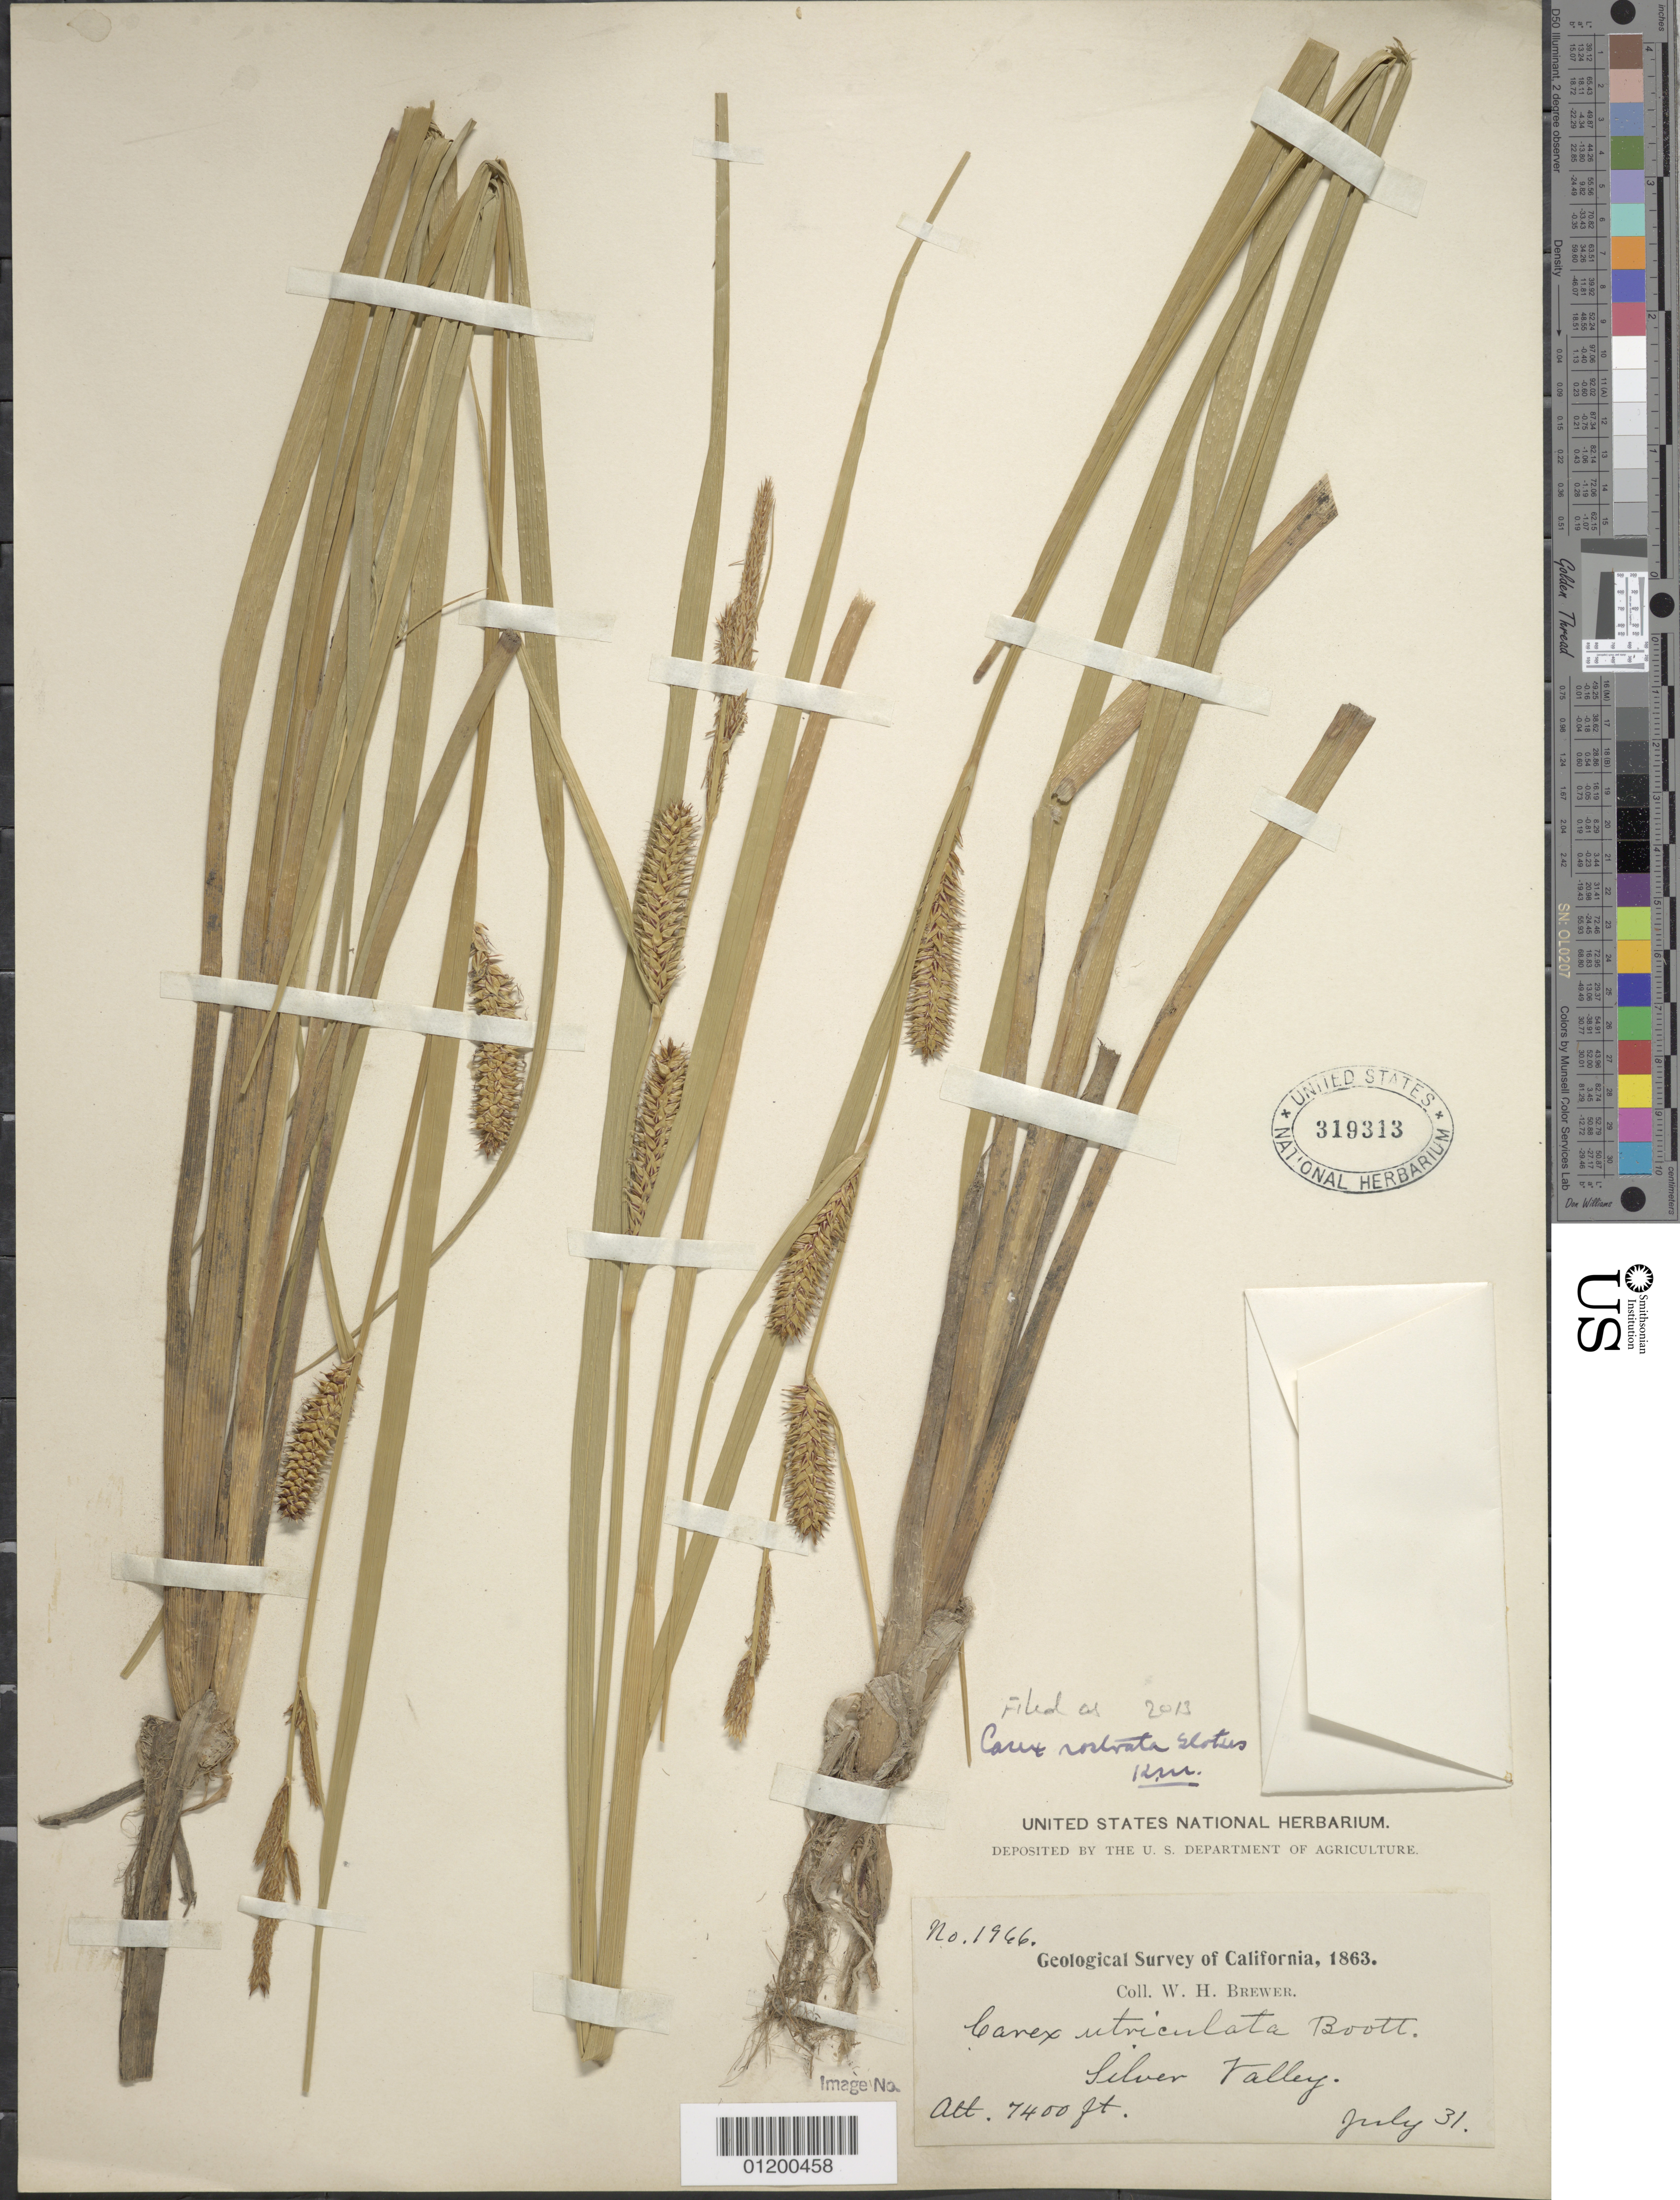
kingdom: Plantae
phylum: Tracheophyta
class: Liliopsida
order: Poales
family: Cyperaceae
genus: Carex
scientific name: Carex rostrata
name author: Stokes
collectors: W. H. Brewer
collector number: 1966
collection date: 1863-07-31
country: United States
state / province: California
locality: Silver Valley.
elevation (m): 2256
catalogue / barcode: US 319313